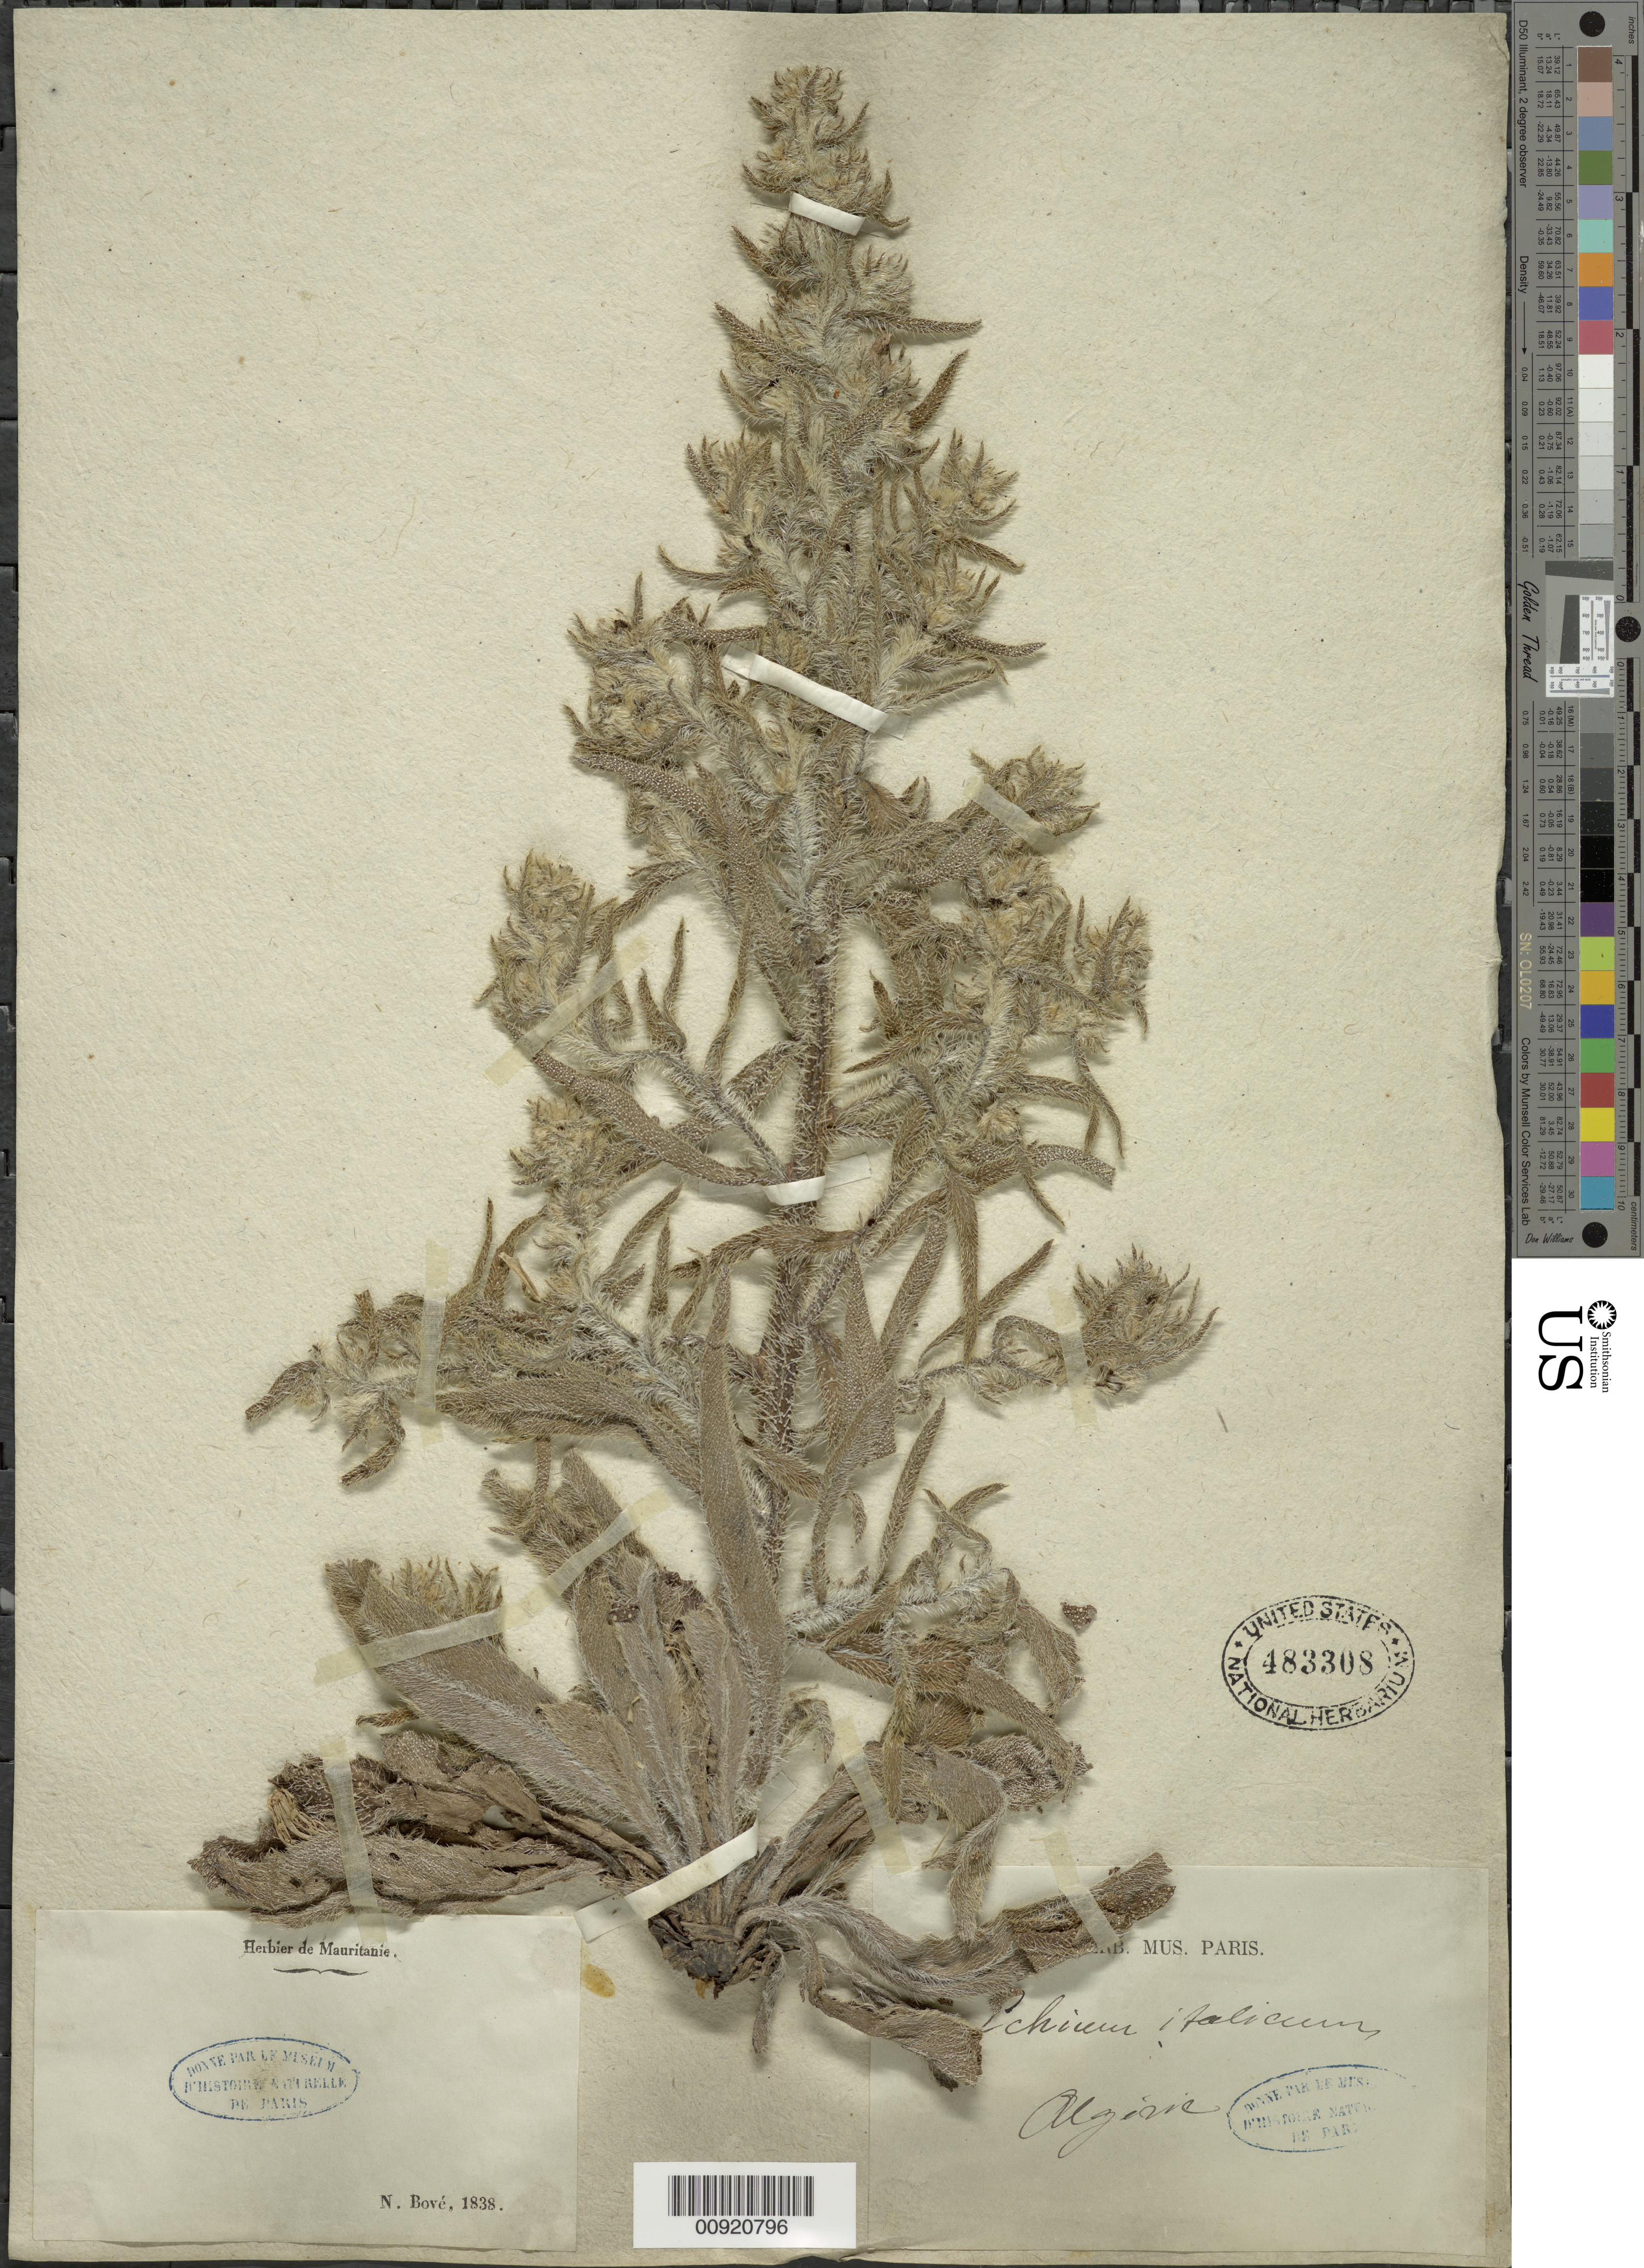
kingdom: Plantae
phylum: Tracheophyta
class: Magnoliopsida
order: Boraginales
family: Boraginaceae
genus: Echium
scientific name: Echium italicum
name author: L.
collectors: N. Bové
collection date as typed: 1838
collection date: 1838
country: Algeria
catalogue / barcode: US 483308